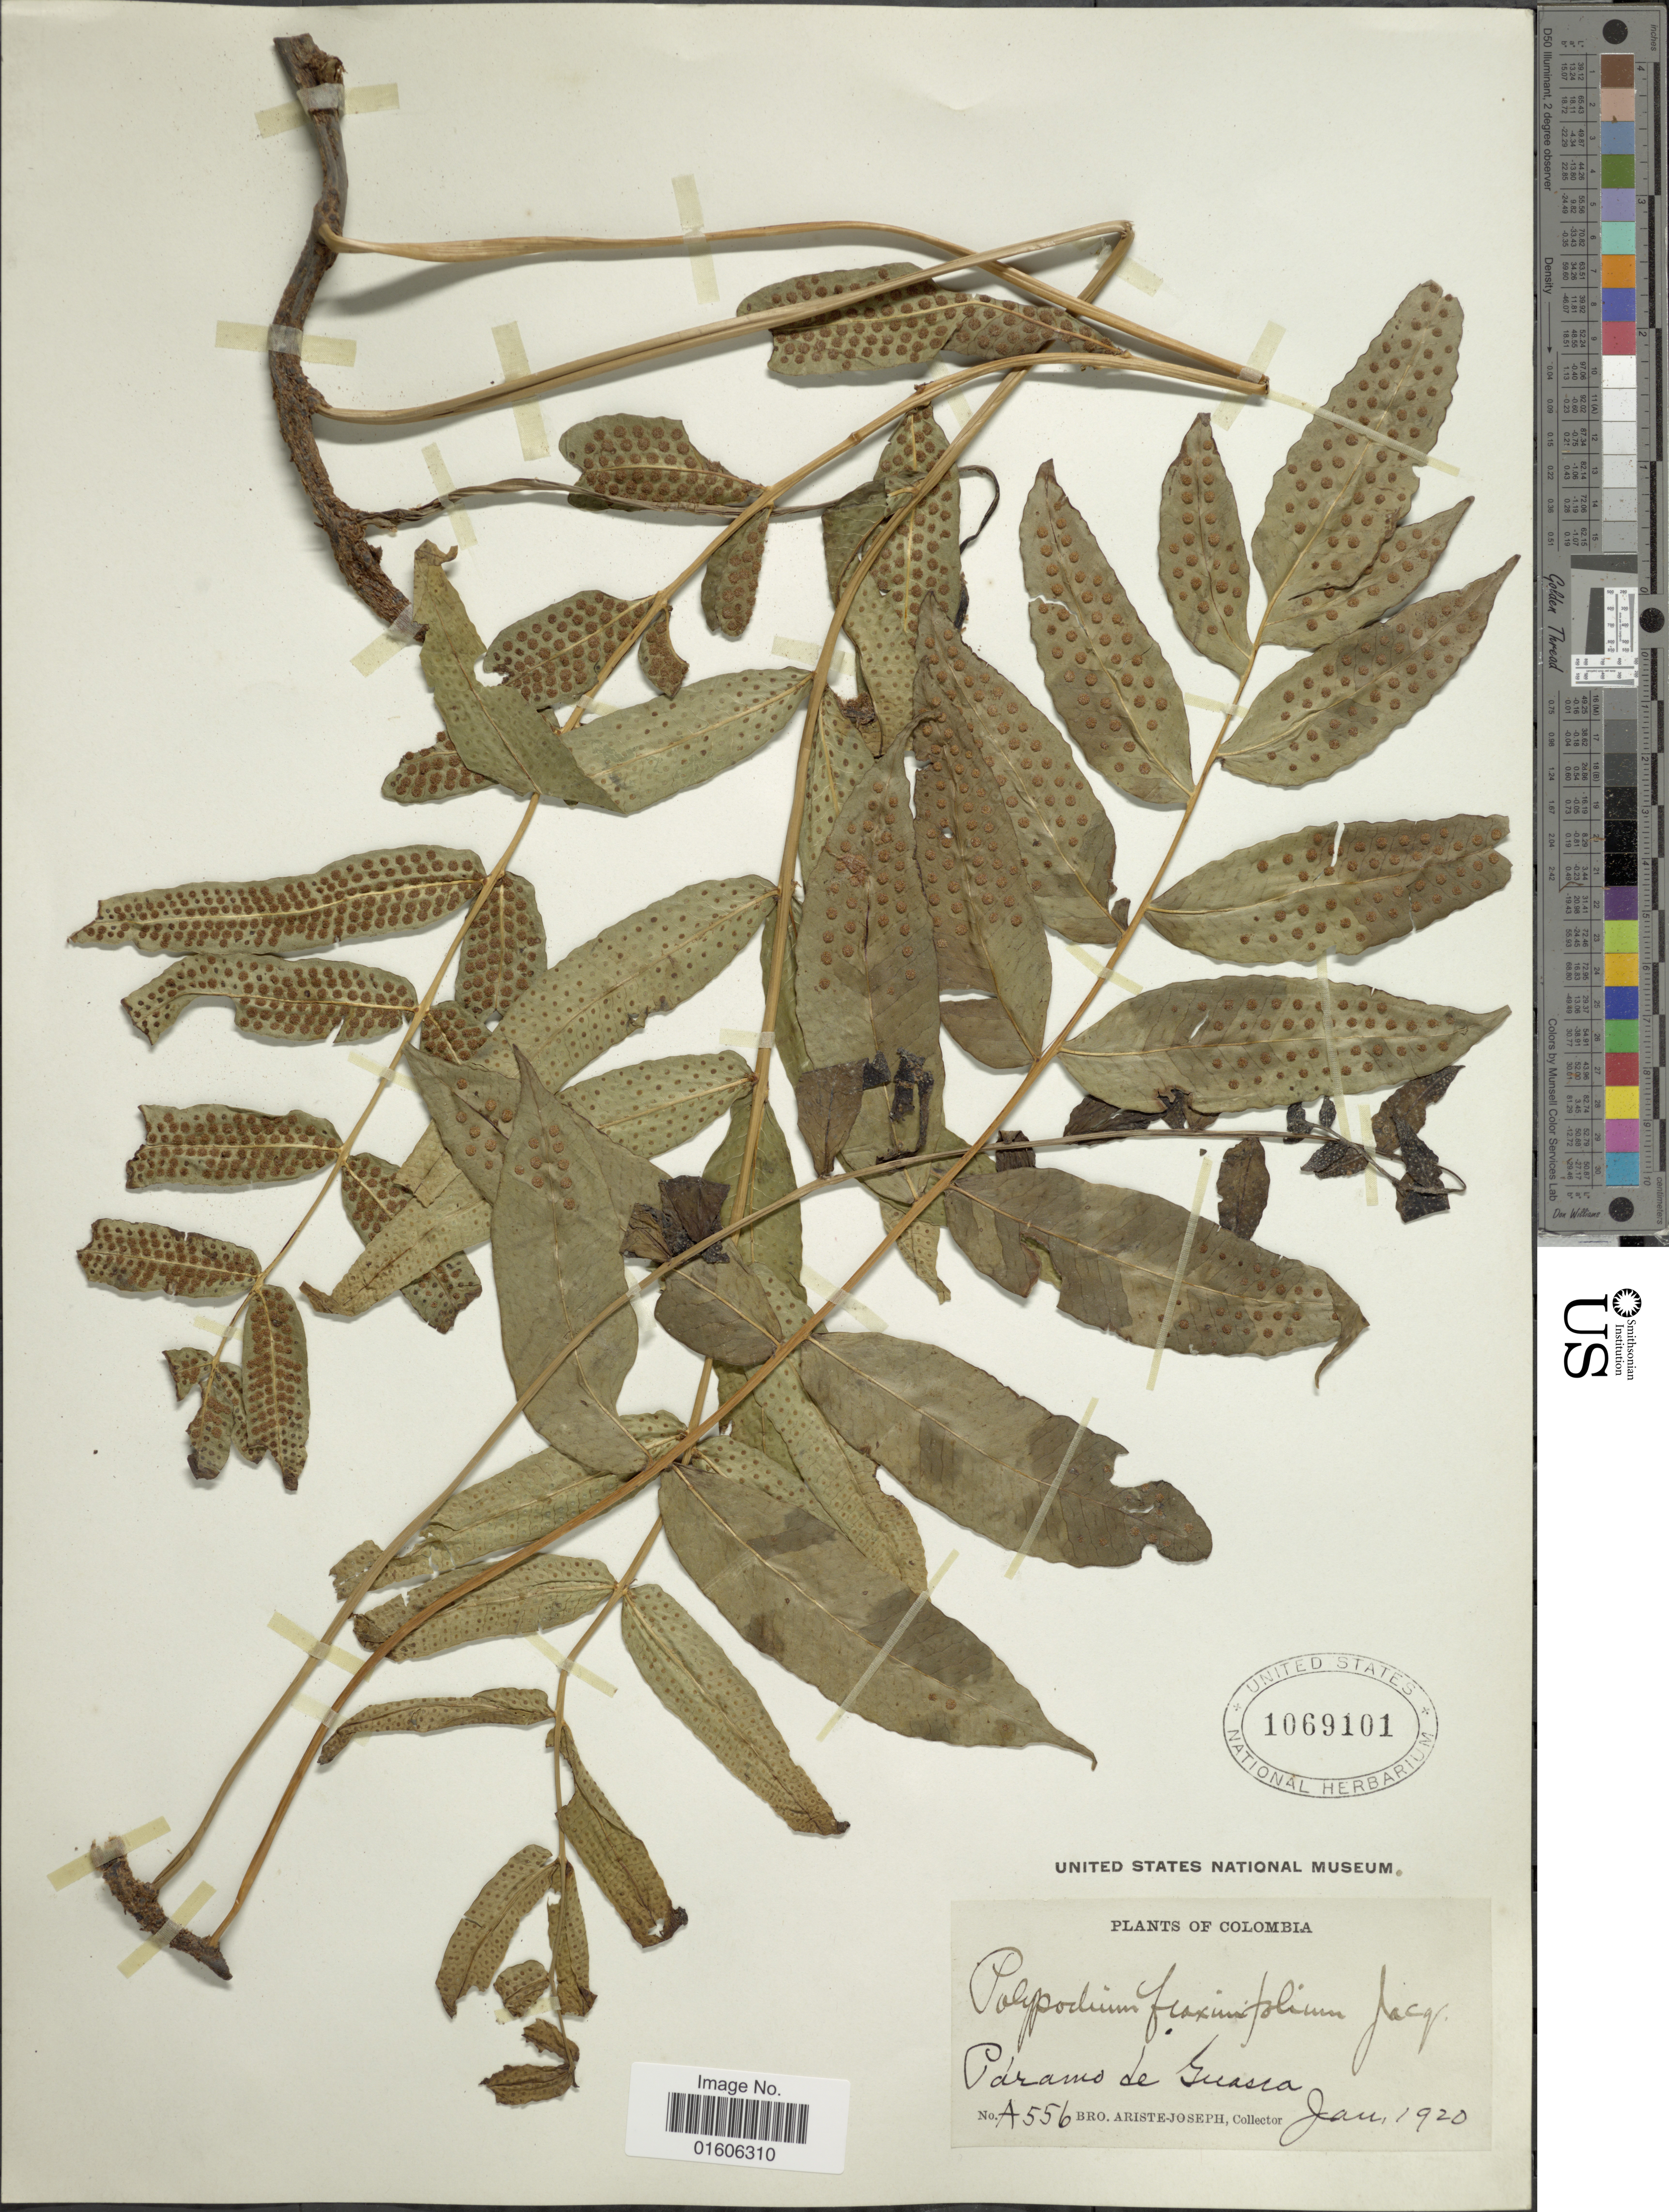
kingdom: Plantae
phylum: Tracheophyta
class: Polypodiopsida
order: Polypodiales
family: Polypodiaceae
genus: Serpocaulon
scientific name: Serpocaulon fraxinifolium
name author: (Jacq.) A.R. Sm.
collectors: Bro. Ariste-Joseph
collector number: A556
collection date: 1920-01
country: Colombia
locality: Páramo de Guasca.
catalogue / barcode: US 1069101